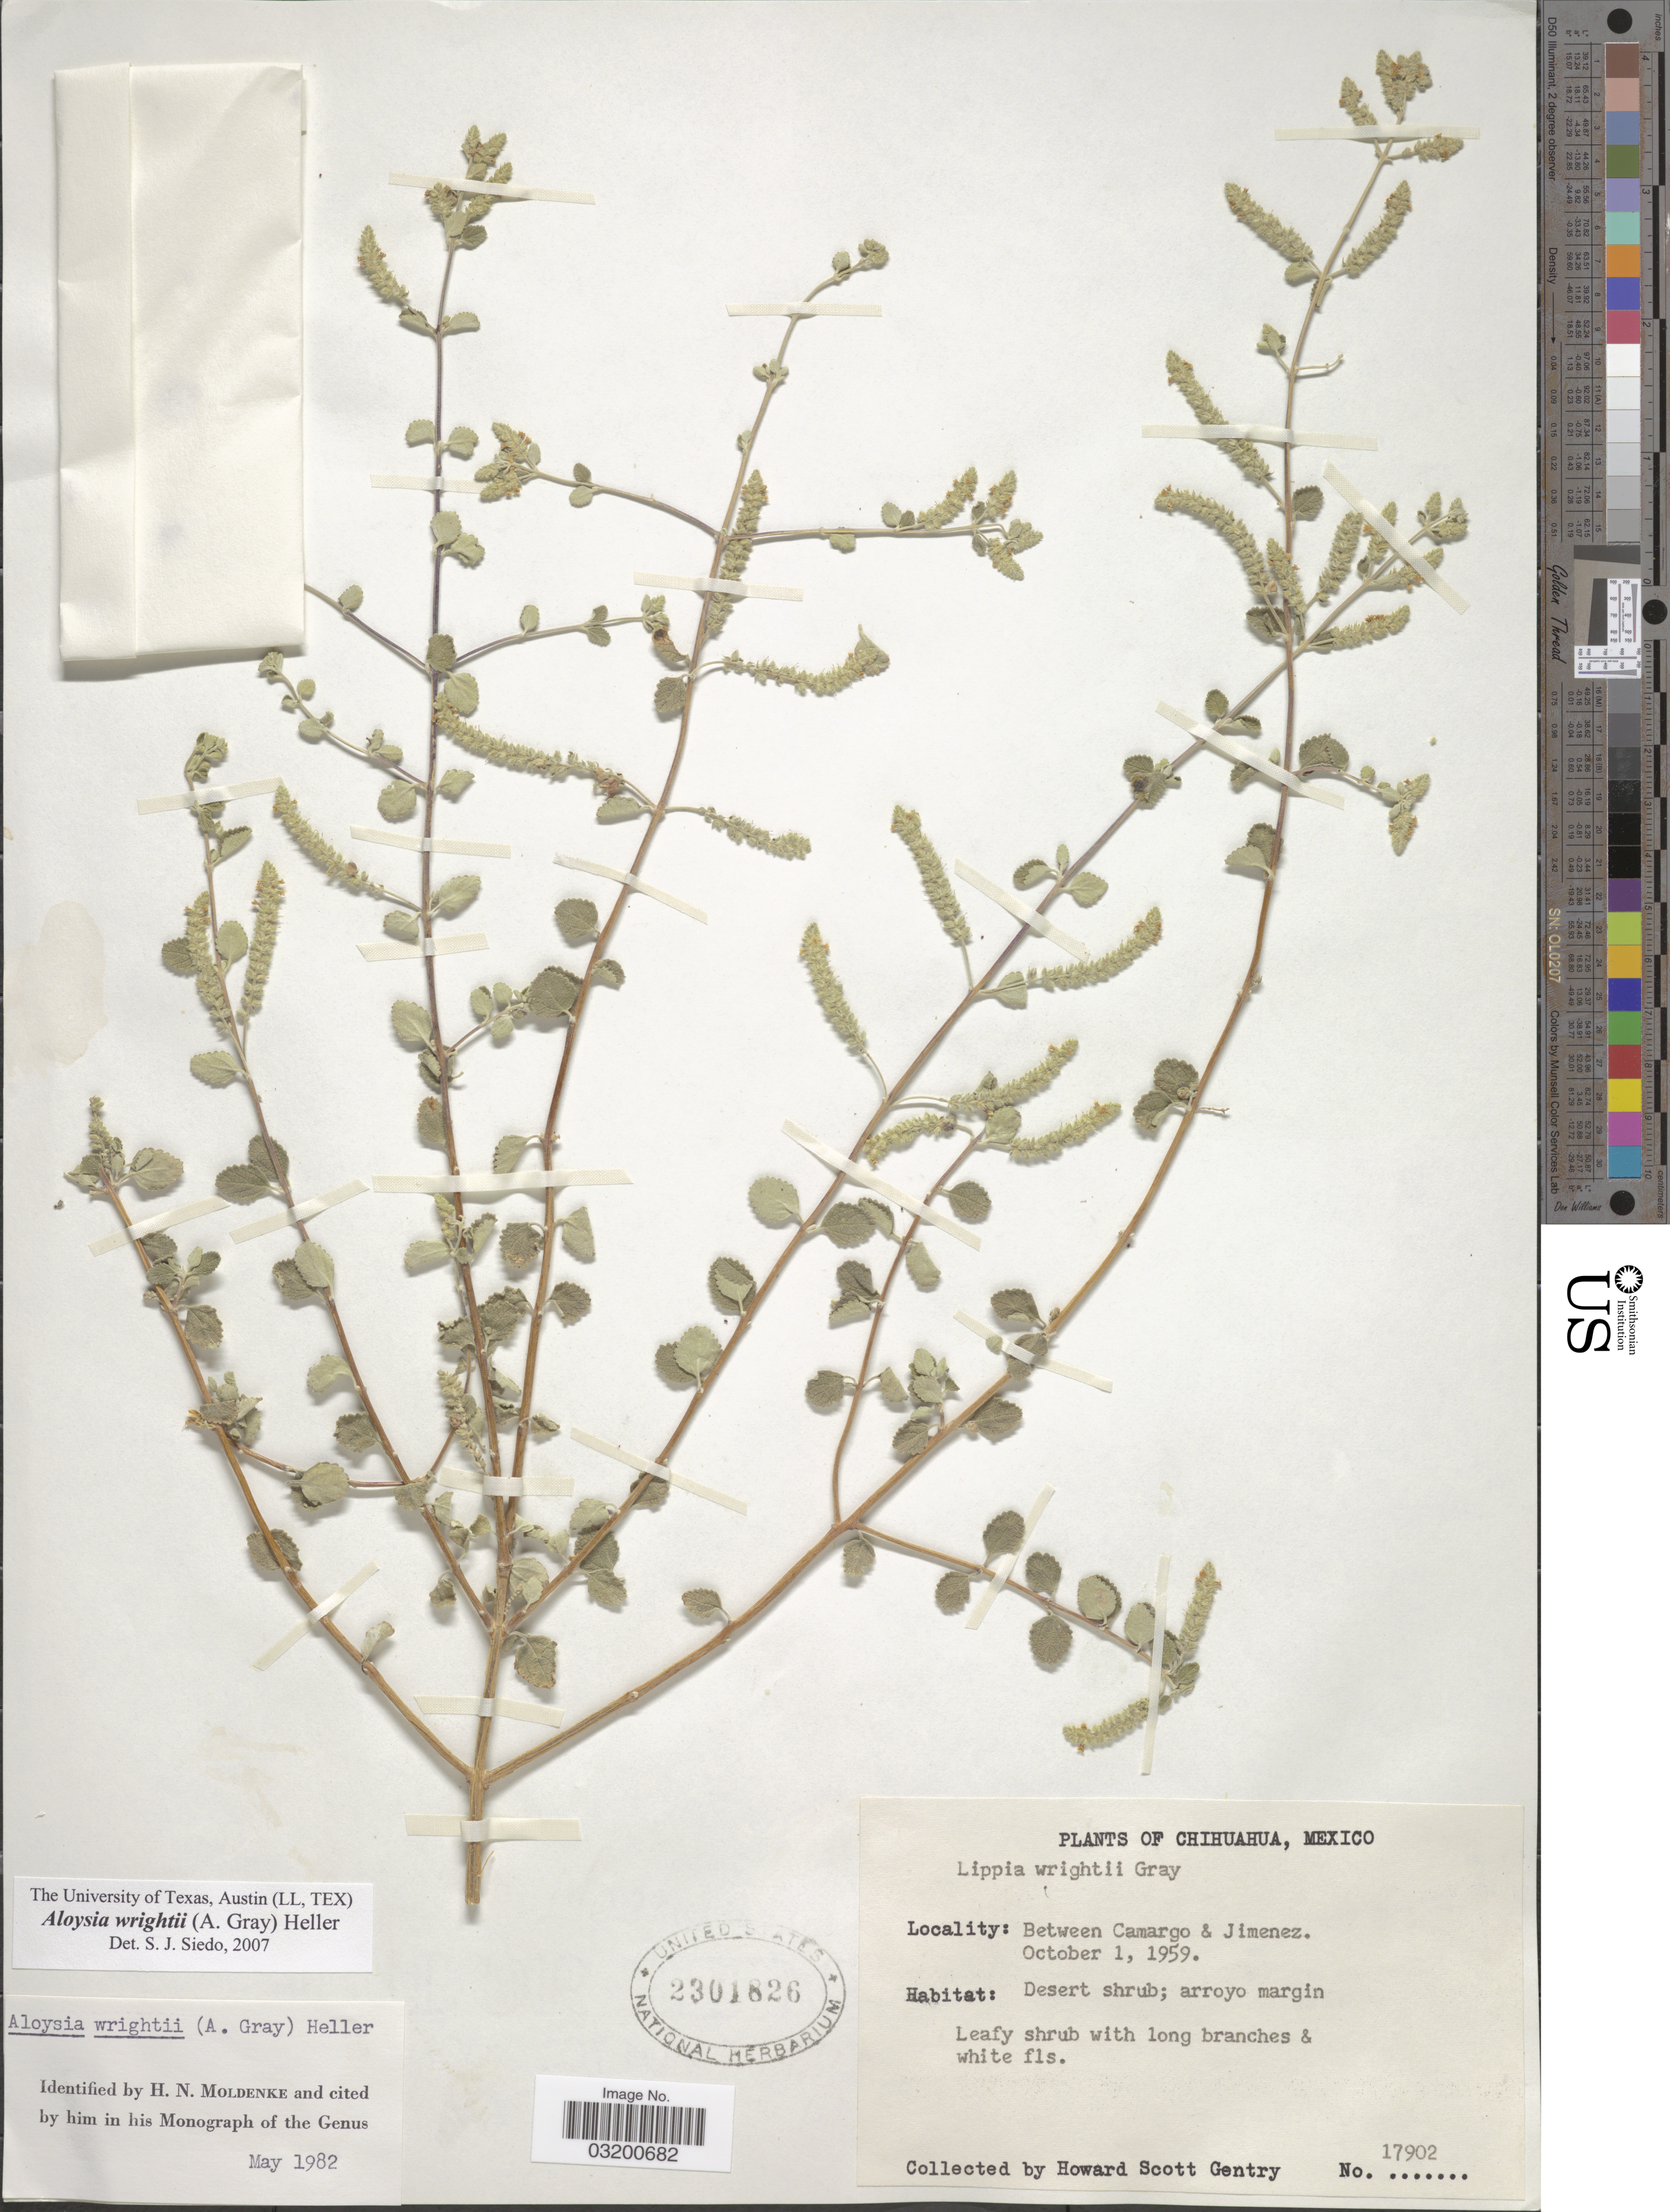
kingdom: Plantae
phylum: Tracheophyta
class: Magnoliopsida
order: Lamiales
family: Verbenaceae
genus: Aloysia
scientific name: Aloysia wrightii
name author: A. Heller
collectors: H. S. Gentry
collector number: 17902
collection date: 1959-10-01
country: Mexico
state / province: Chihuahua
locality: Between Camargo & Jimenez.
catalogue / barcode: US 2301826